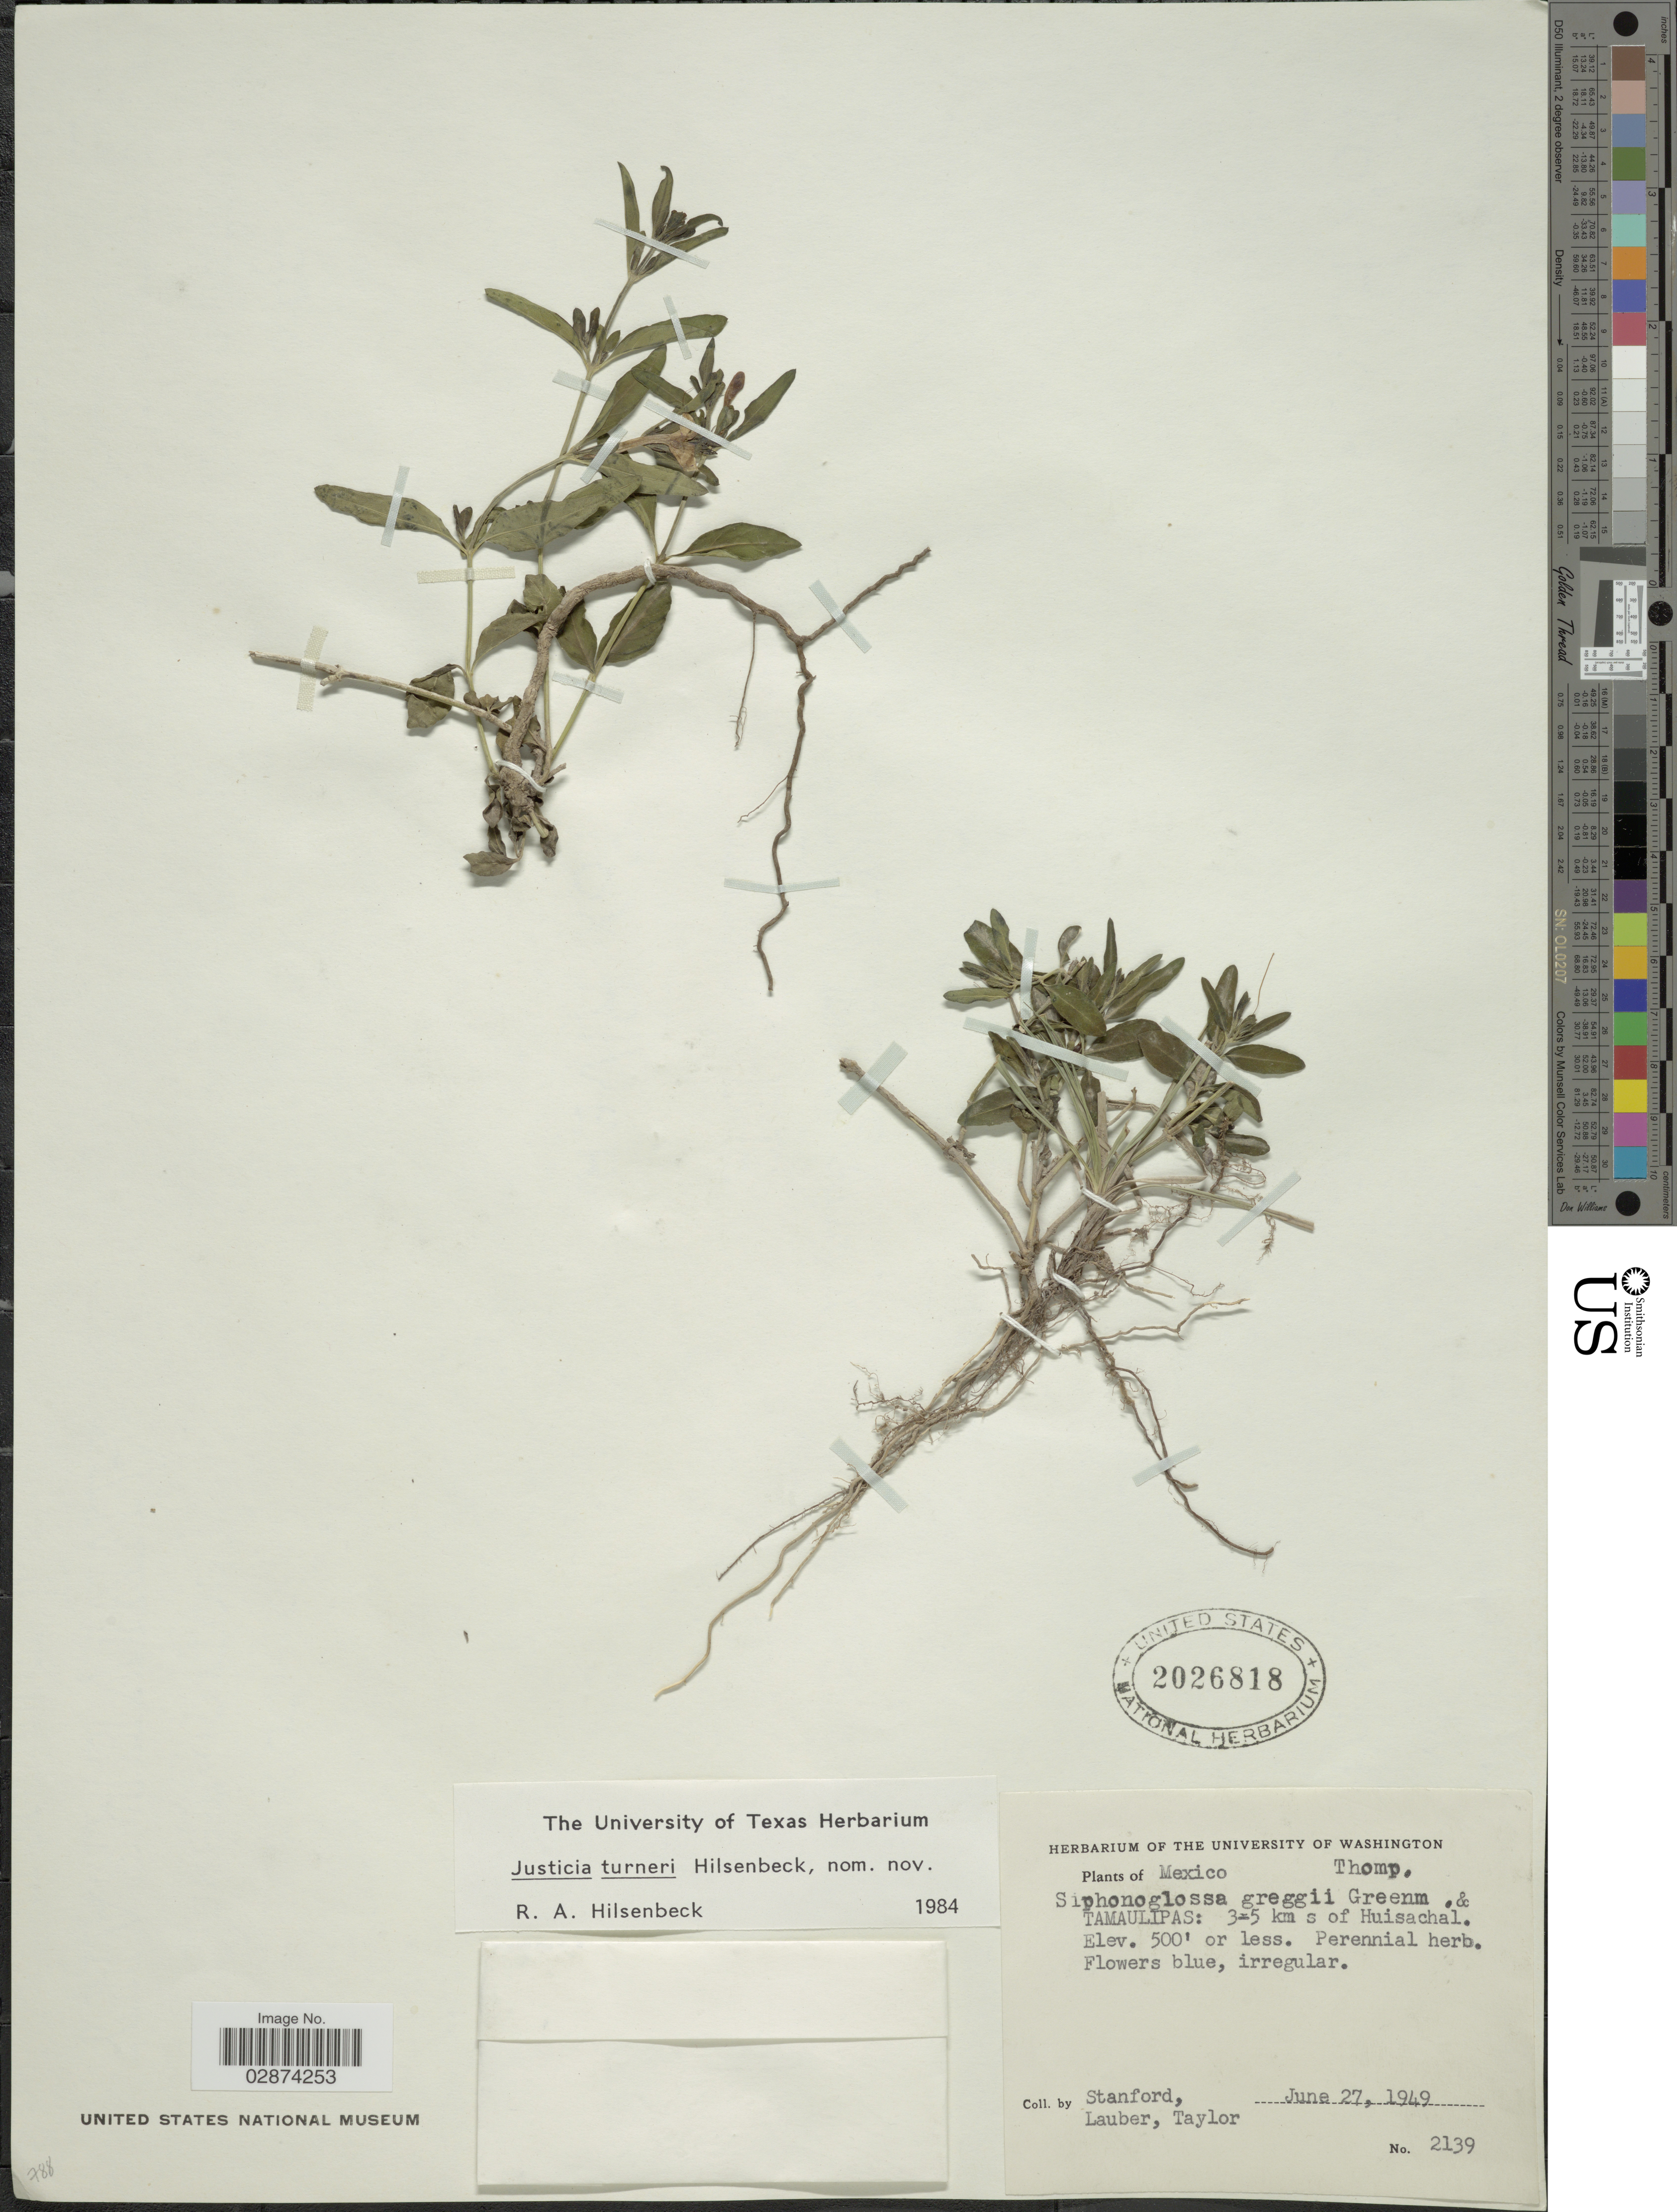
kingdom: Plantae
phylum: Tracheophyta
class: Magnoliopsida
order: Lamiales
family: Acanthaceae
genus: Justicia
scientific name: Justicia pilosella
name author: (Nees) Hilsenb.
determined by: Fisher, Amanda, (LOB), California State University, Long Beach (UNITED STATES)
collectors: -. Stanford, Lauber, -- & -- Taylor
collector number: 2139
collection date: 1949-06-27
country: Mexico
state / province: Tamaulipas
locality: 3-5 km s of Huisachal.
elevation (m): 152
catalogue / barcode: US 2026818